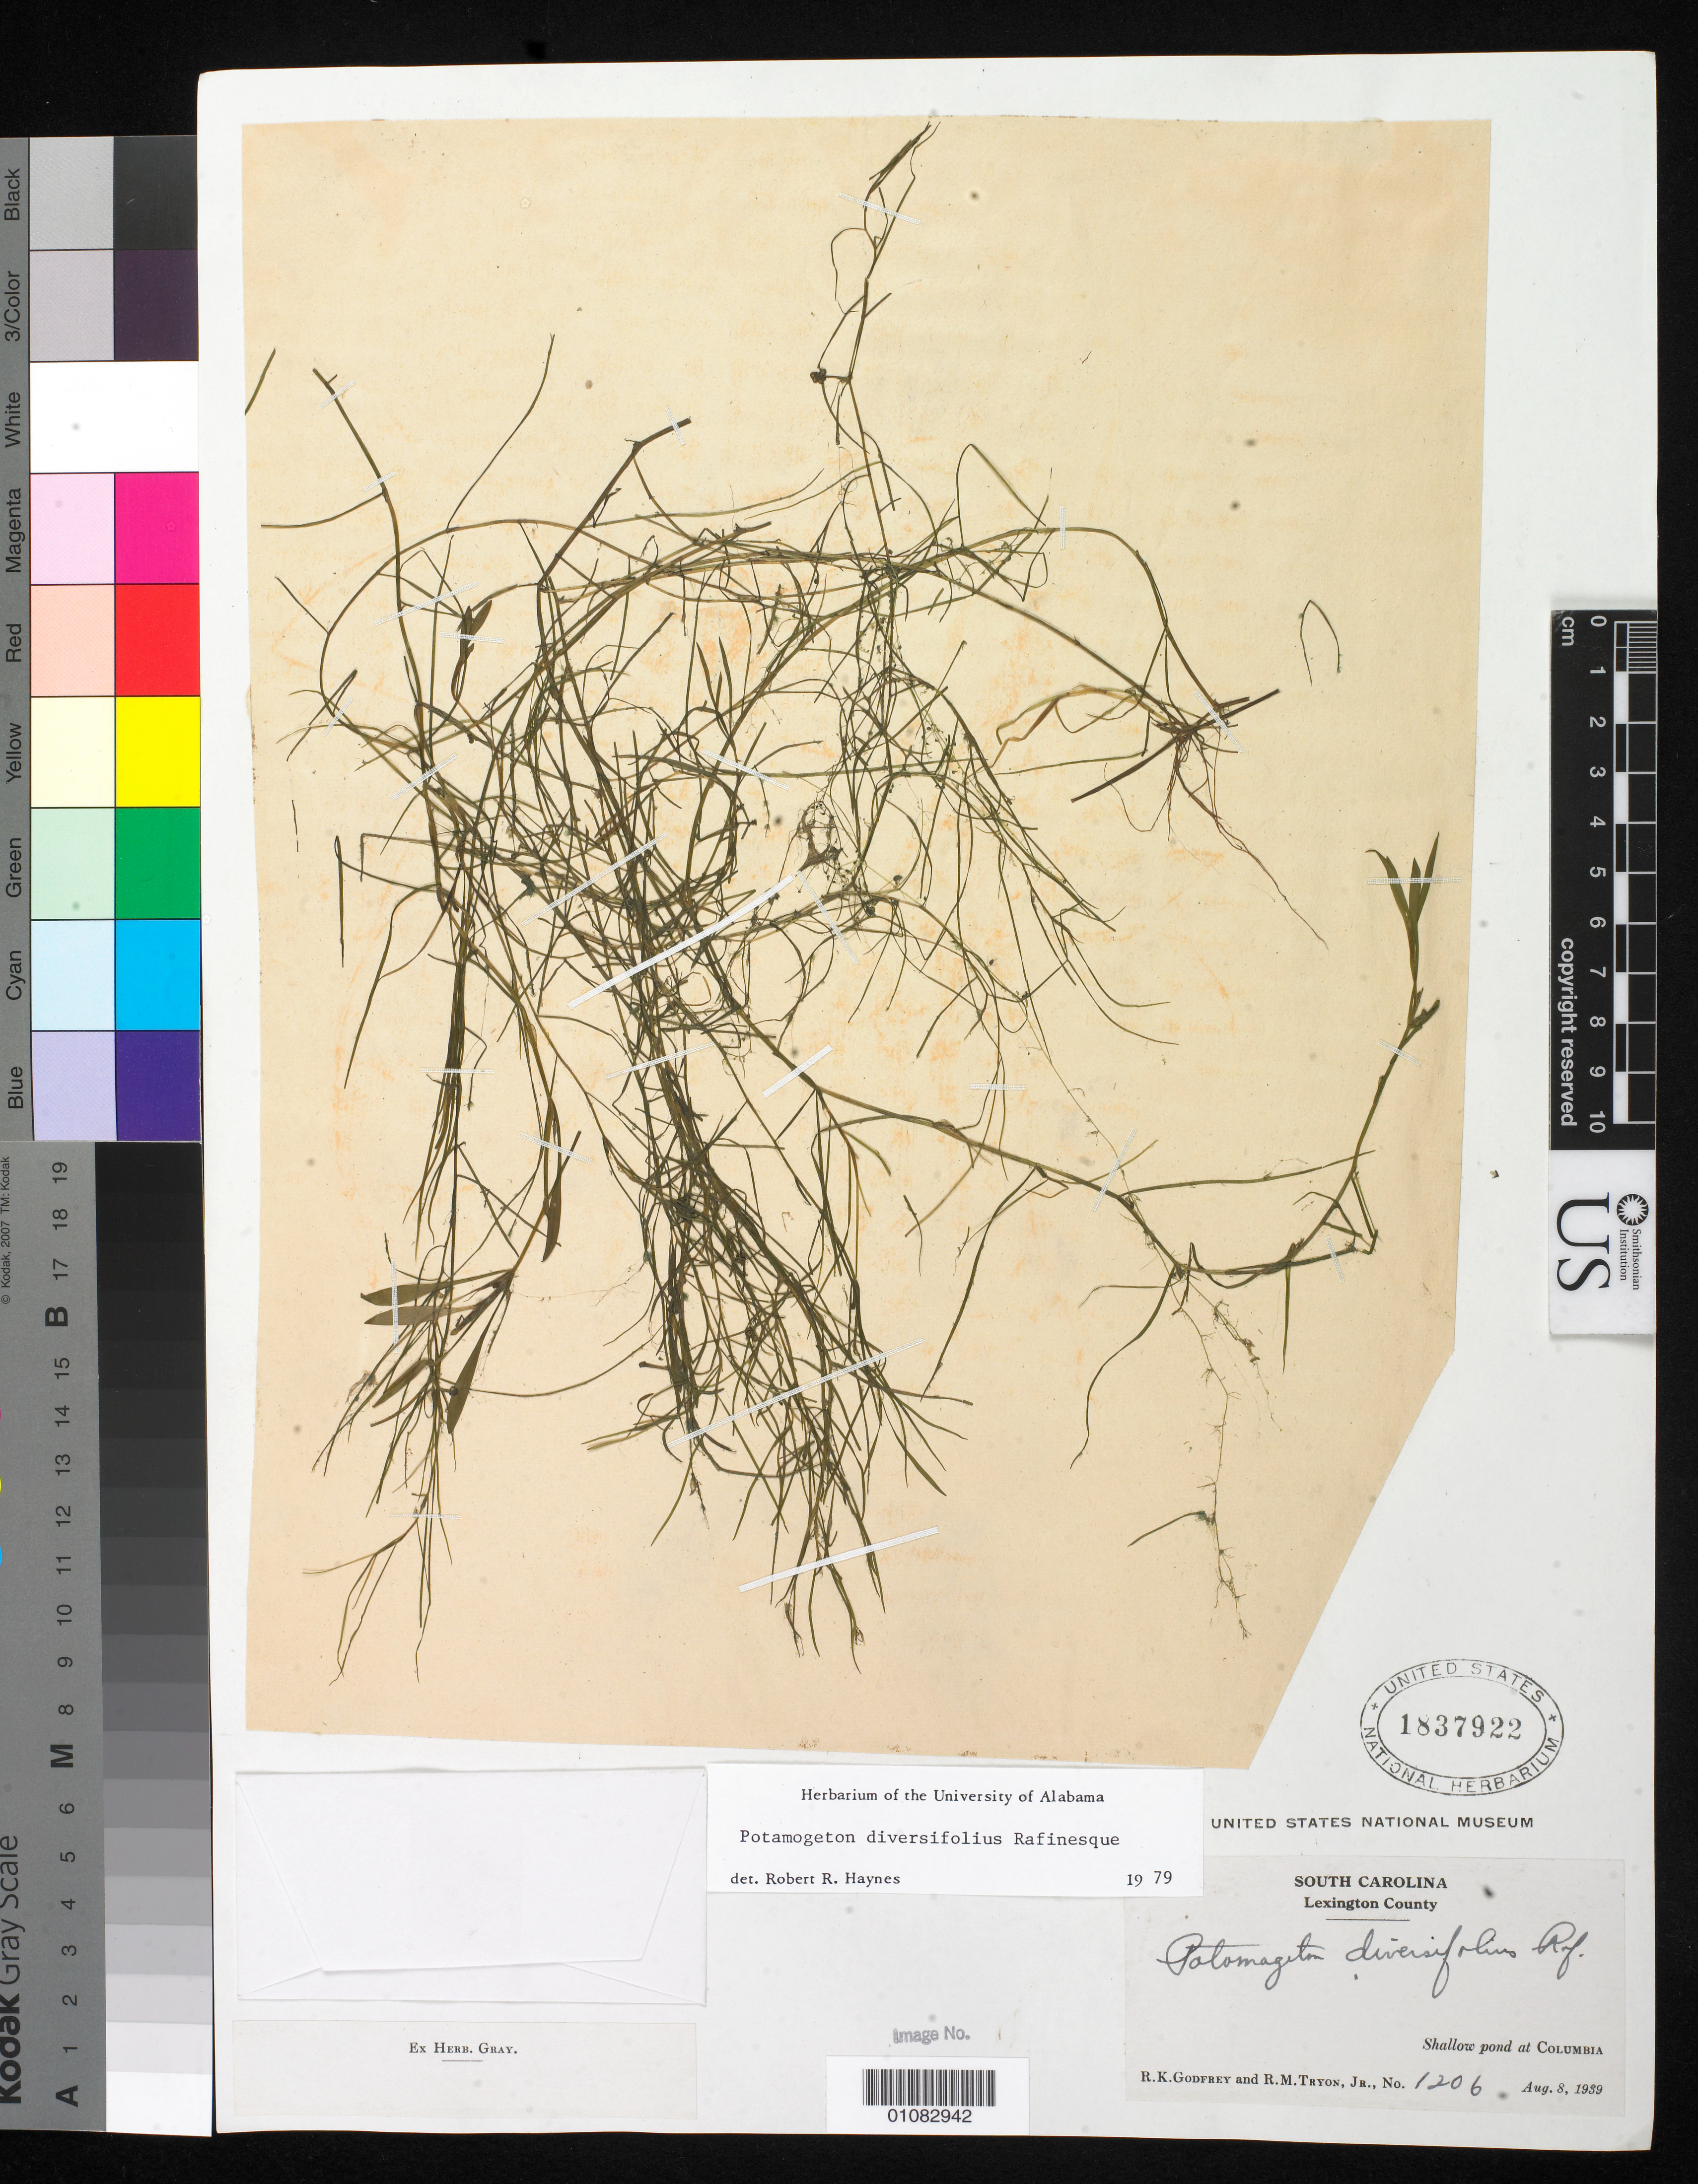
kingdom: Plantae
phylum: Tracheophyta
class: Liliopsida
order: Alismatales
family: Potamogetonaceae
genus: Potamogeton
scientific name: Potamogeton diversifolius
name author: Raf.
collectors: R. K. Godfrey & R. M. Tryon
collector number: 1206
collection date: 1939-08-08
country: United States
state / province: South Carolina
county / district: Lexington County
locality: Columbia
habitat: Shallow pool.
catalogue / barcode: US 1837922